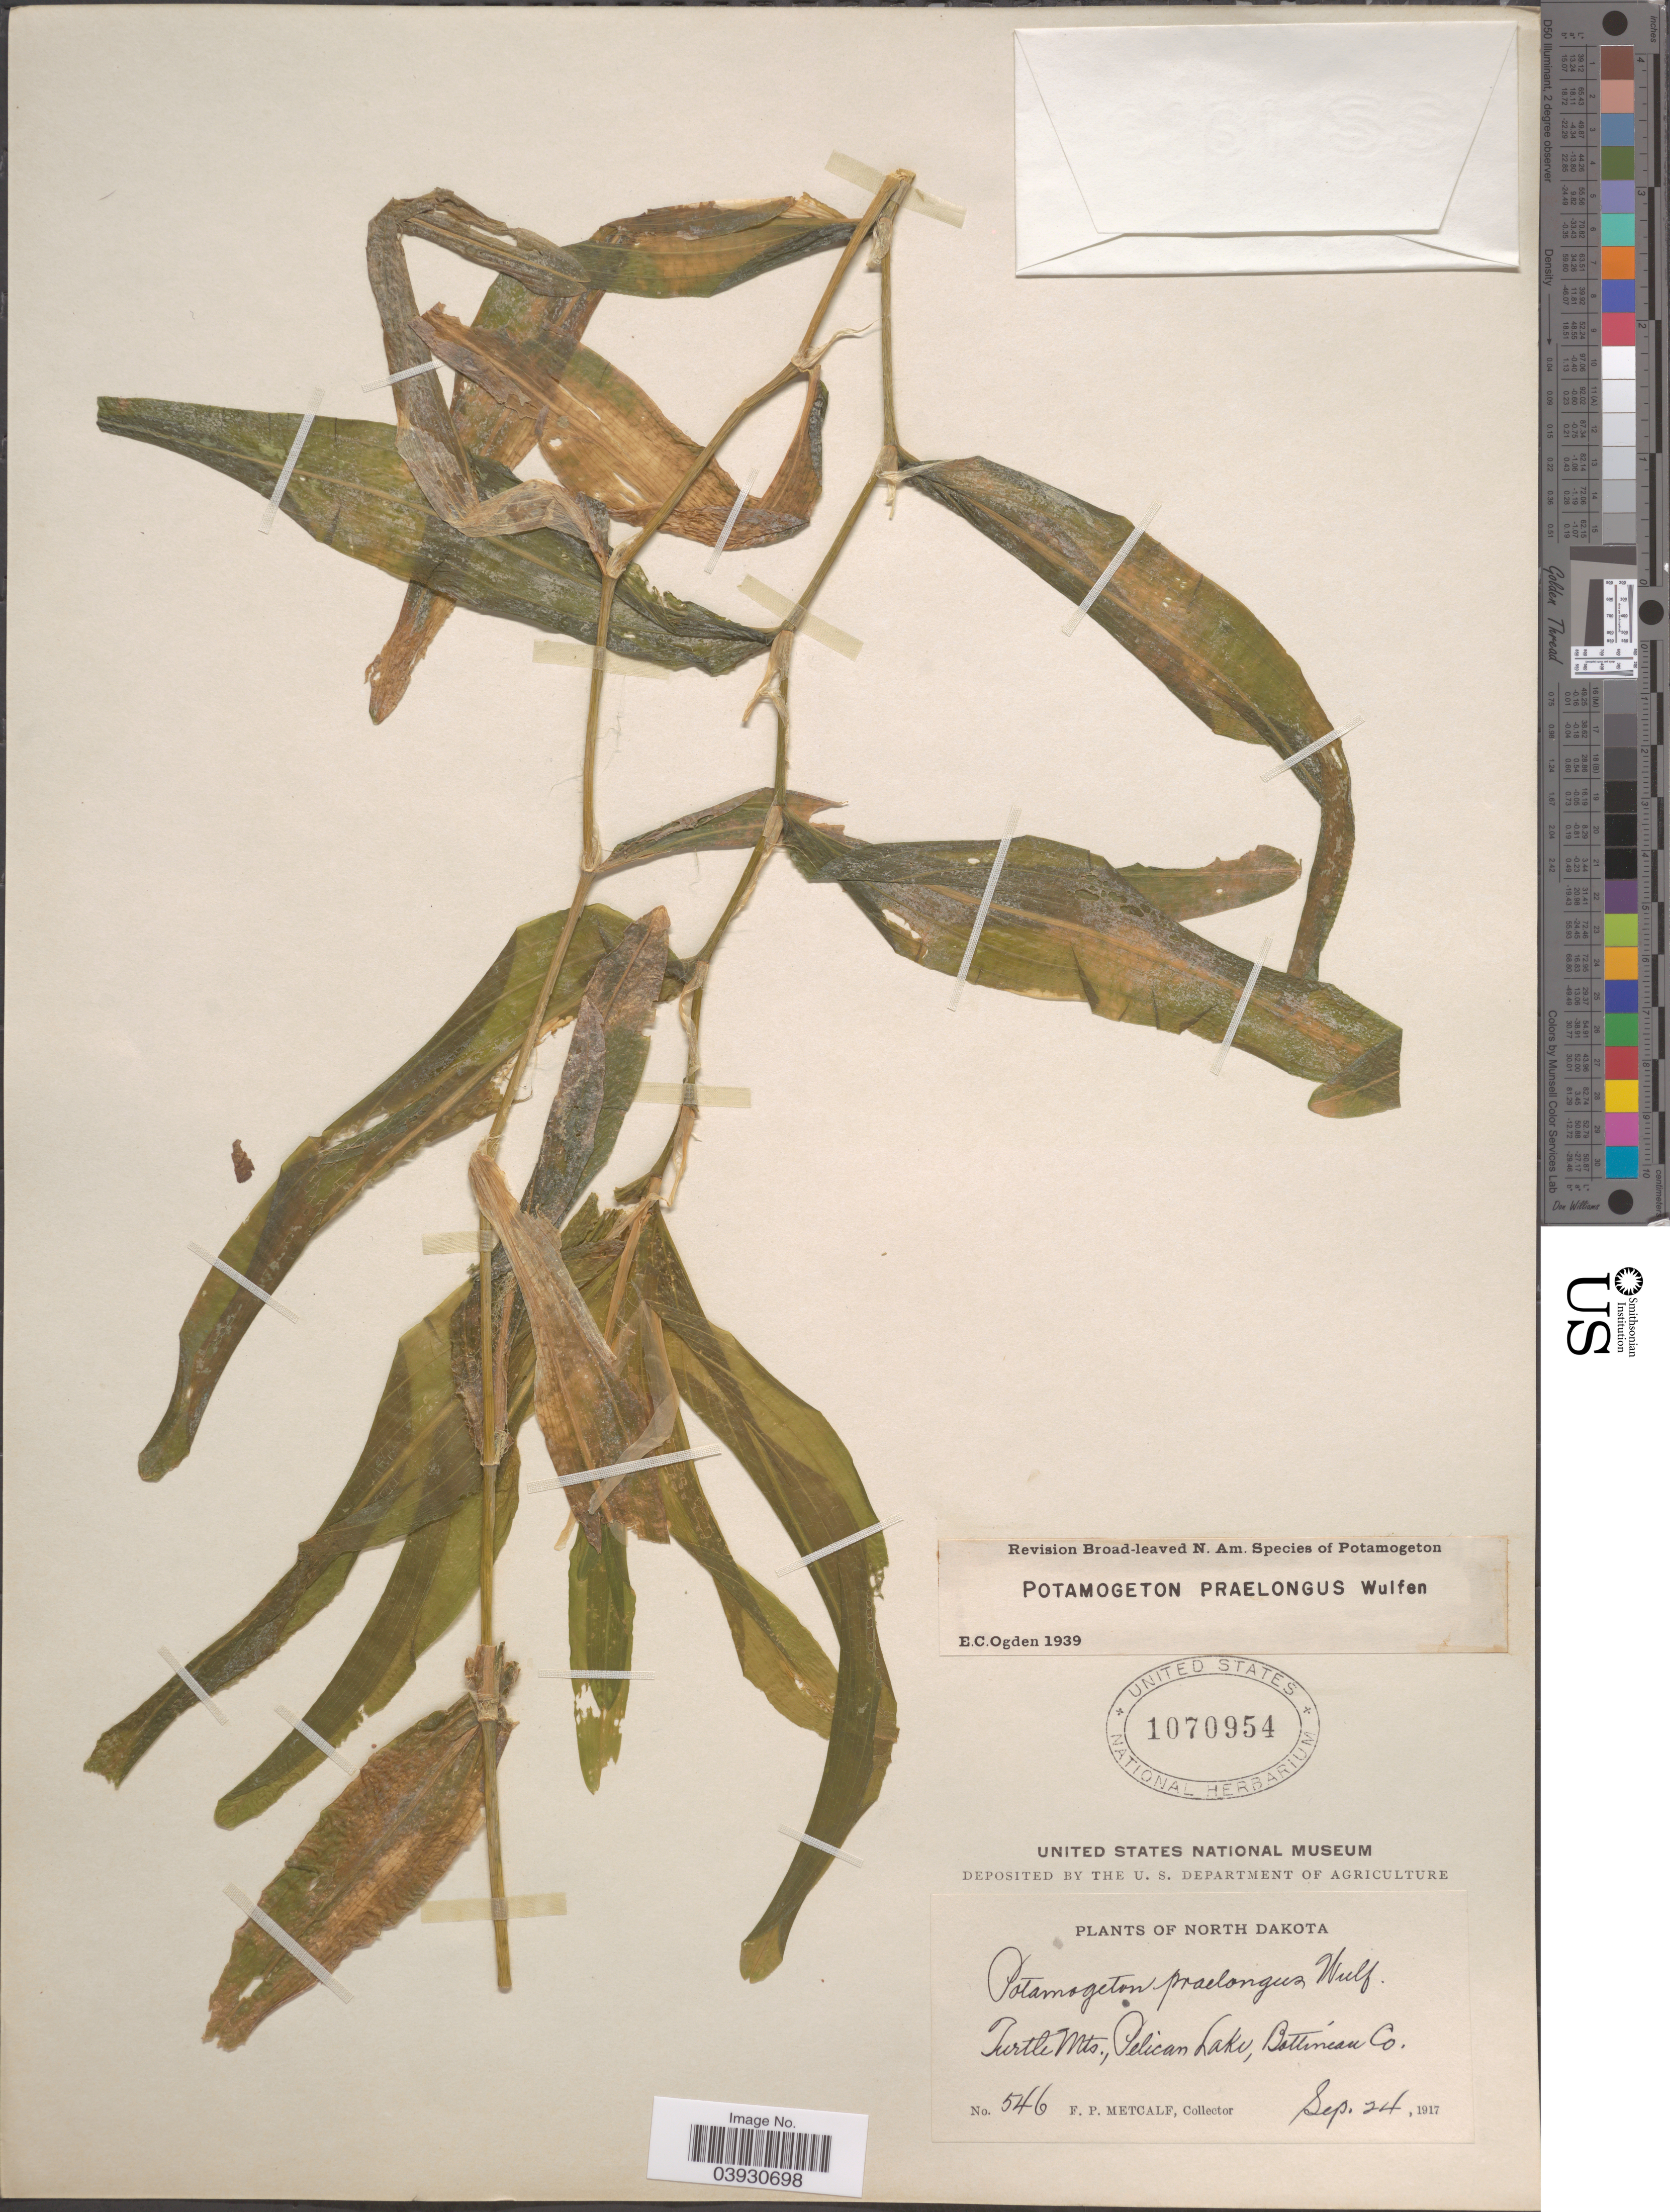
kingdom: Plantae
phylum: Tracheophyta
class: Liliopsida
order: Alismatales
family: Potamogetonaceae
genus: Potamogeton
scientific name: Potamogeton praelongus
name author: Wulfen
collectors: F. Metcalf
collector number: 546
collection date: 1917-09-24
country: United States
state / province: North Dakota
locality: Turtle Mts., Pelican Lake, Bottineau Co.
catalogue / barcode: US 1070954